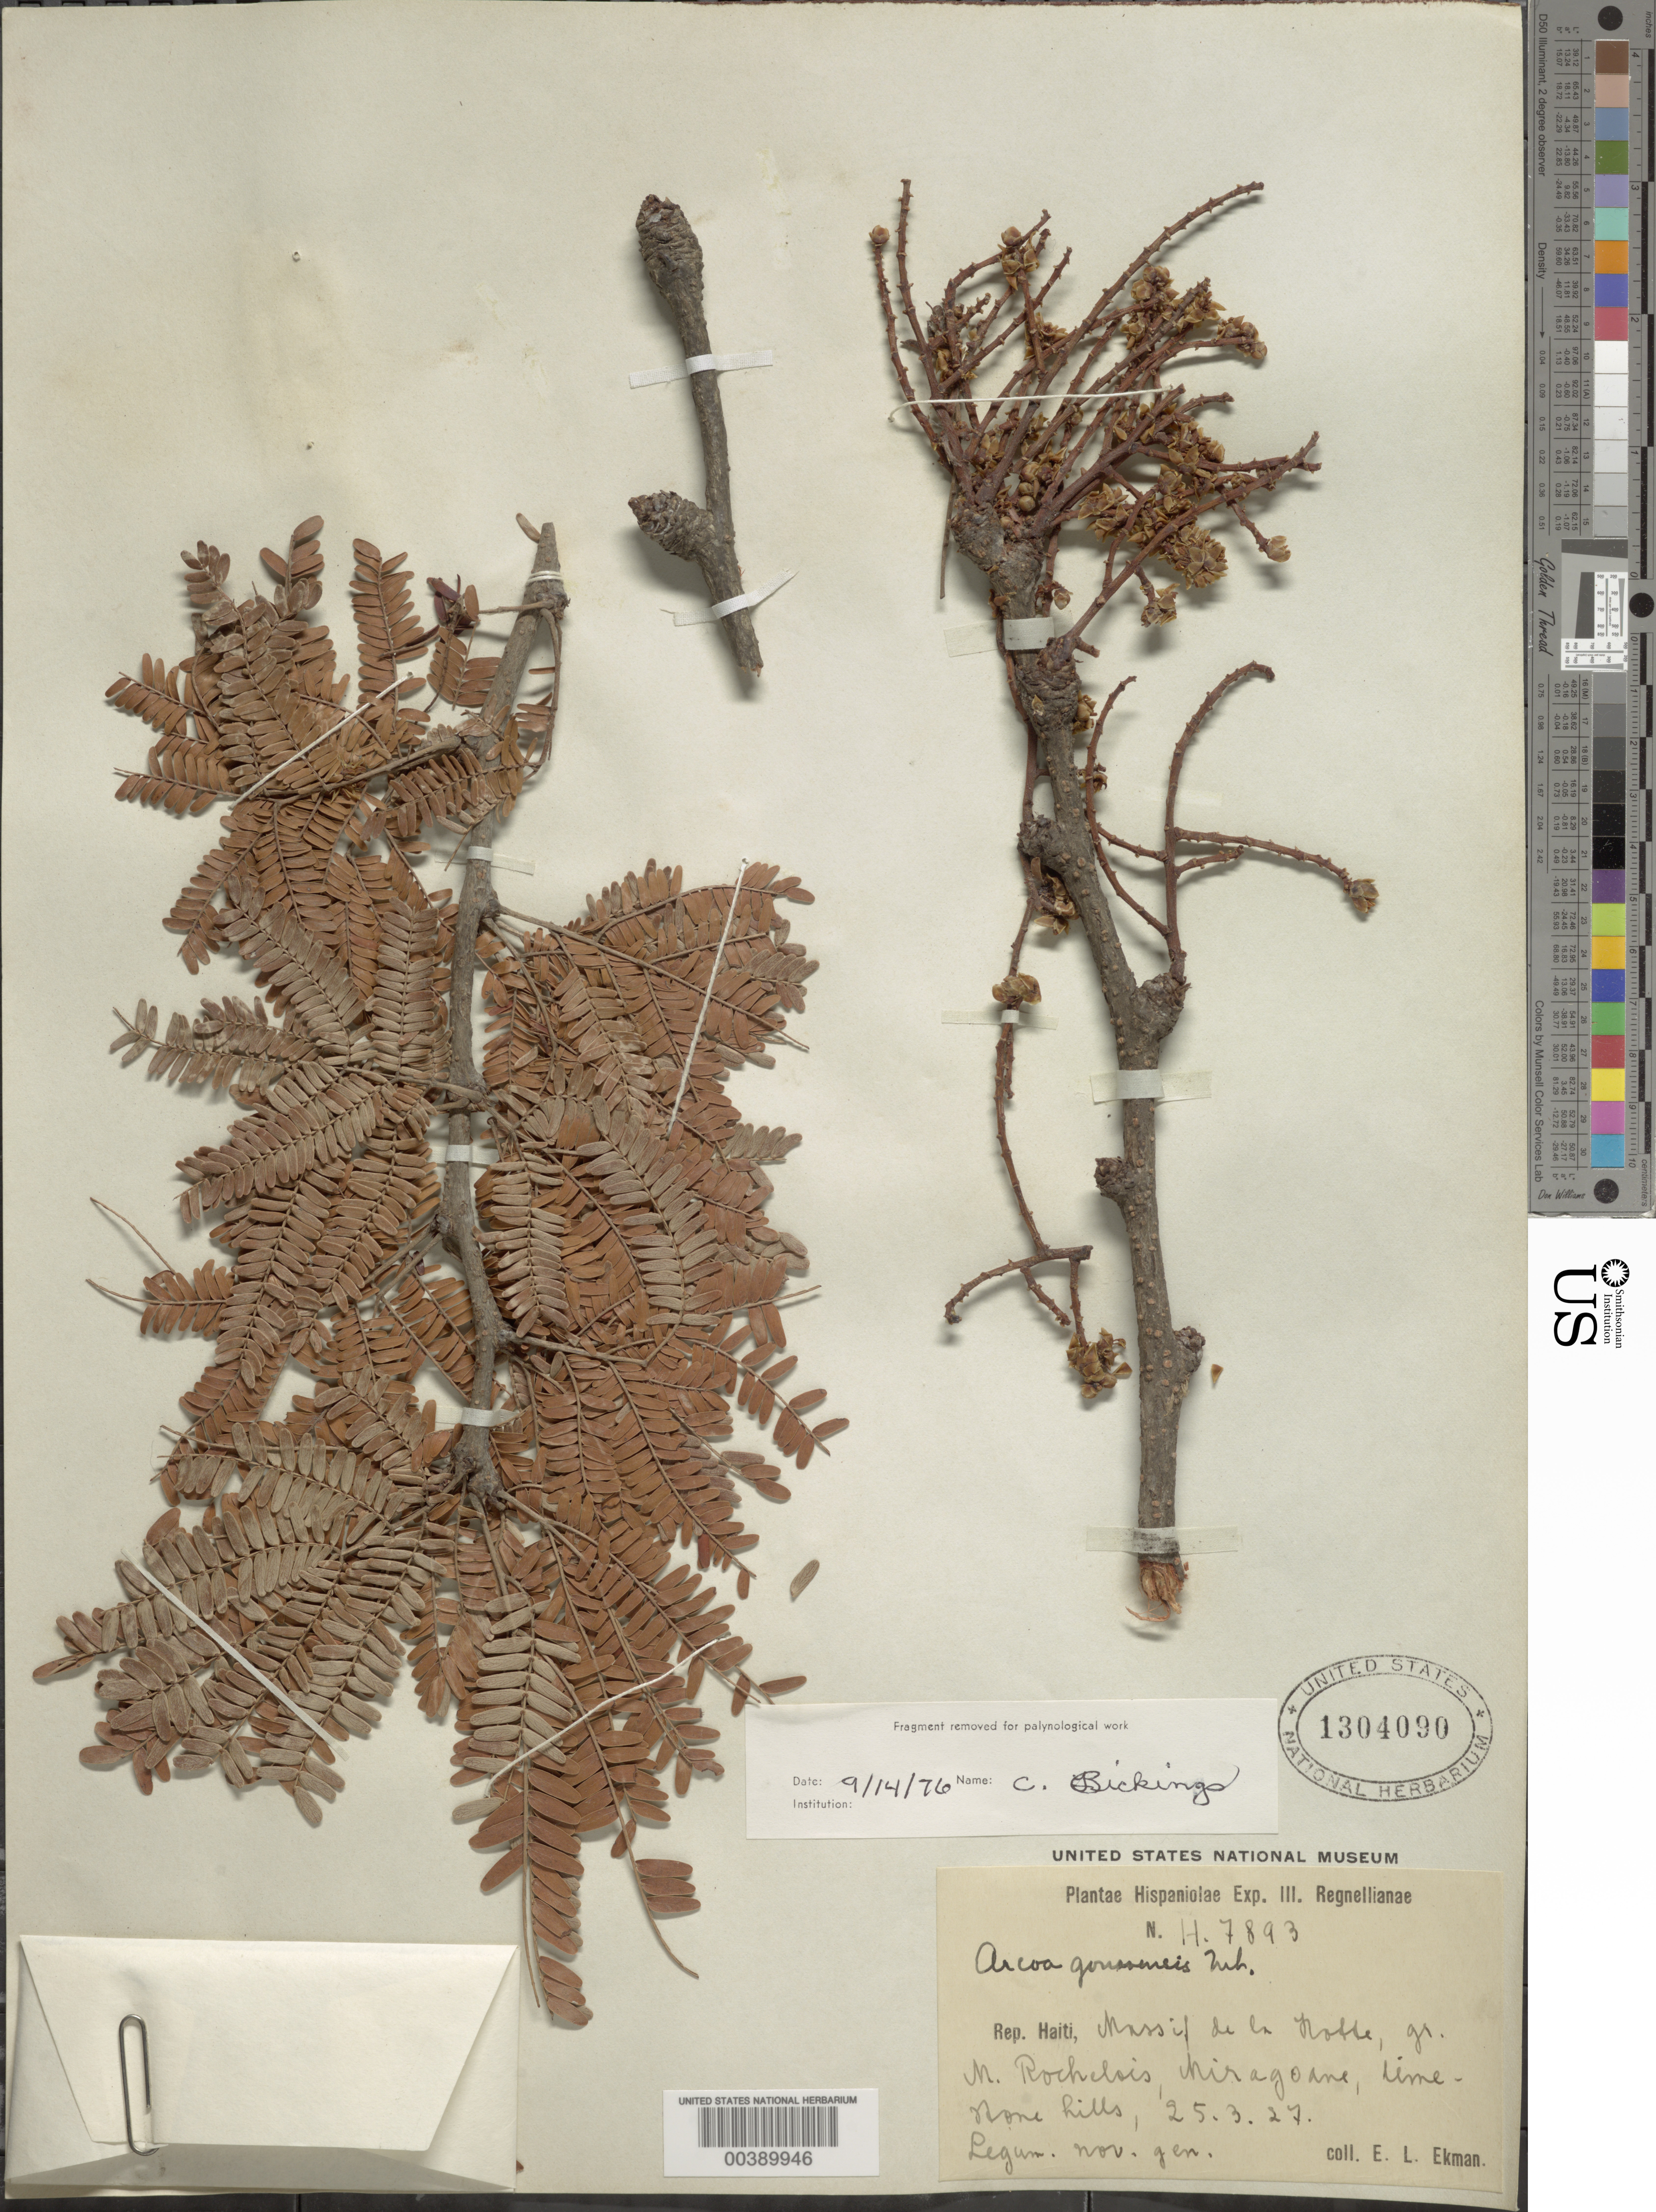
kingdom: Plantae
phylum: Tracheophyta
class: Magnoliopsida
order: Fabales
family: Fabaceae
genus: Arcoa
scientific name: Arcoa gonavensis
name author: Urb.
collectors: E. L. Ekman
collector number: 7893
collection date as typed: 25 Mar 1927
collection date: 1927-03-25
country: Haiti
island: Hispaniola Island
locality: Massif de la hotte, gr. m. rochelsis, miragoane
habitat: Limestone hills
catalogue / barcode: US 1304090